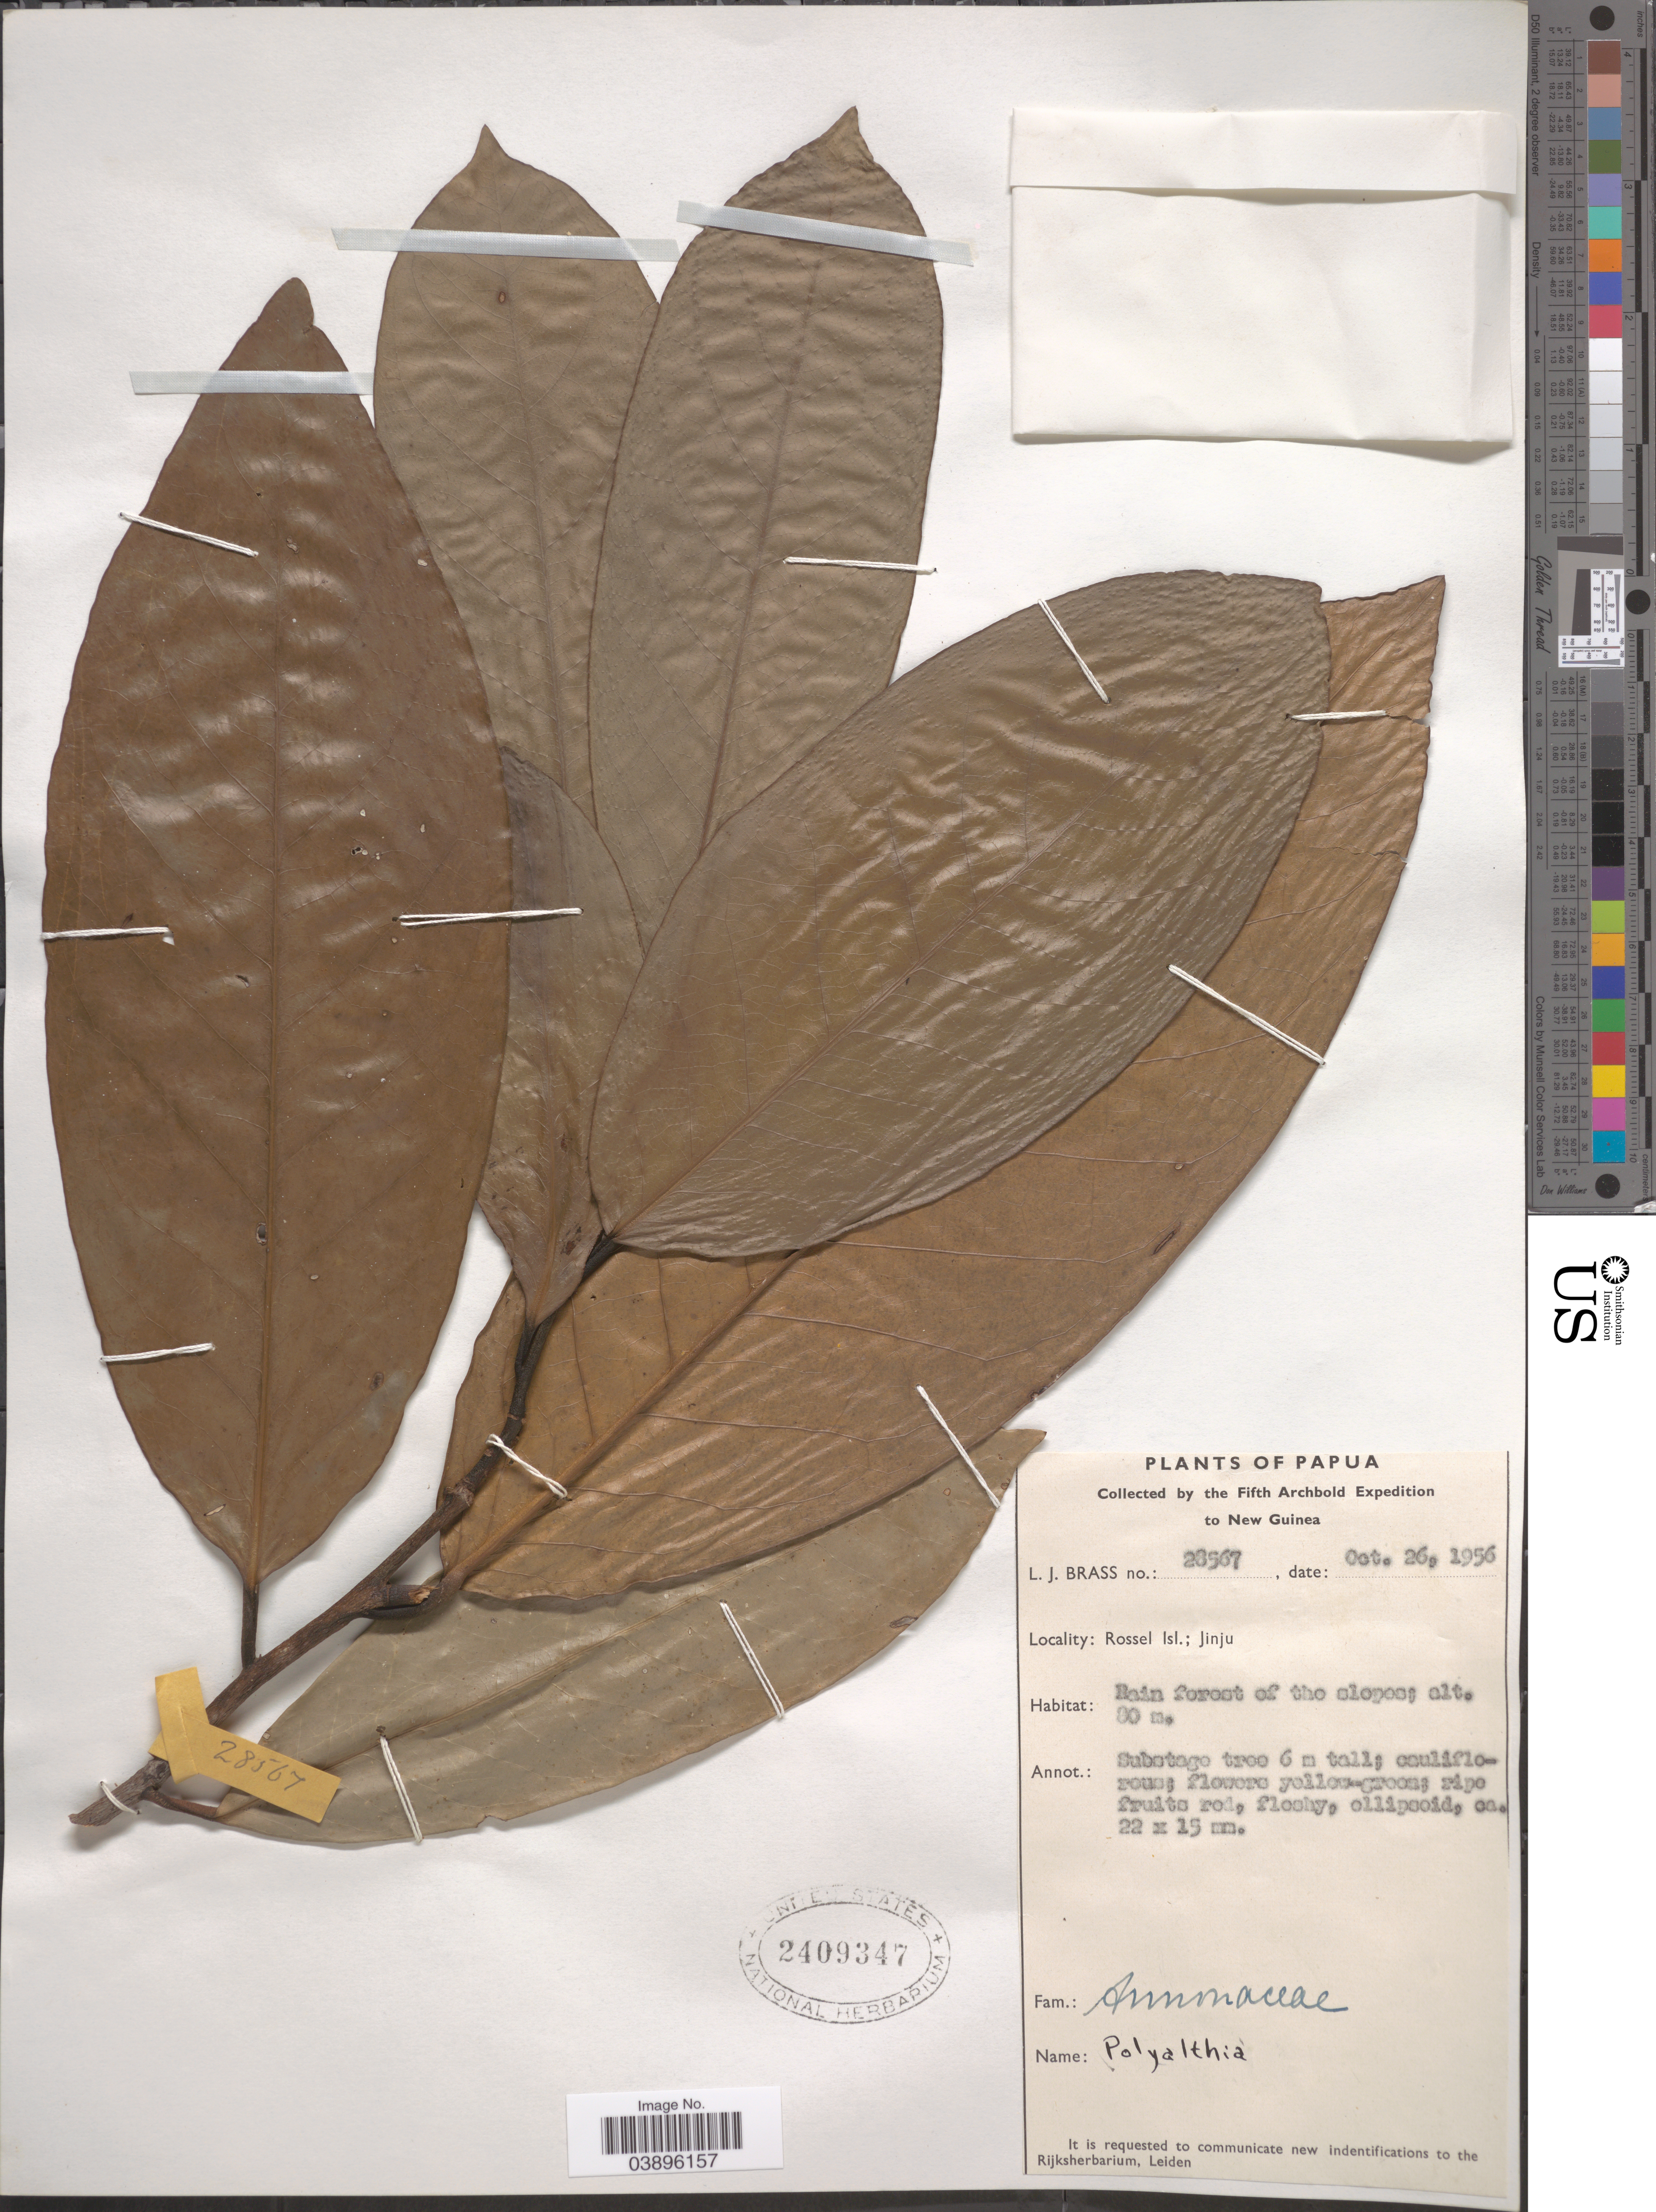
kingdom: Plantae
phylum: Tracheophyta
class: Magnoliopsida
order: Magnoliales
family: Annonaceae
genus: Polyalthia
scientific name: Polyalthia sp.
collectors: L. J. Brass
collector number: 28567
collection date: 1956-10-26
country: Papua New Guinea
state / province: Milne Bay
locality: Papua. New Guinea. Rossel Isl.; Jinju.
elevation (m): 80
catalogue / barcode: US 2409347